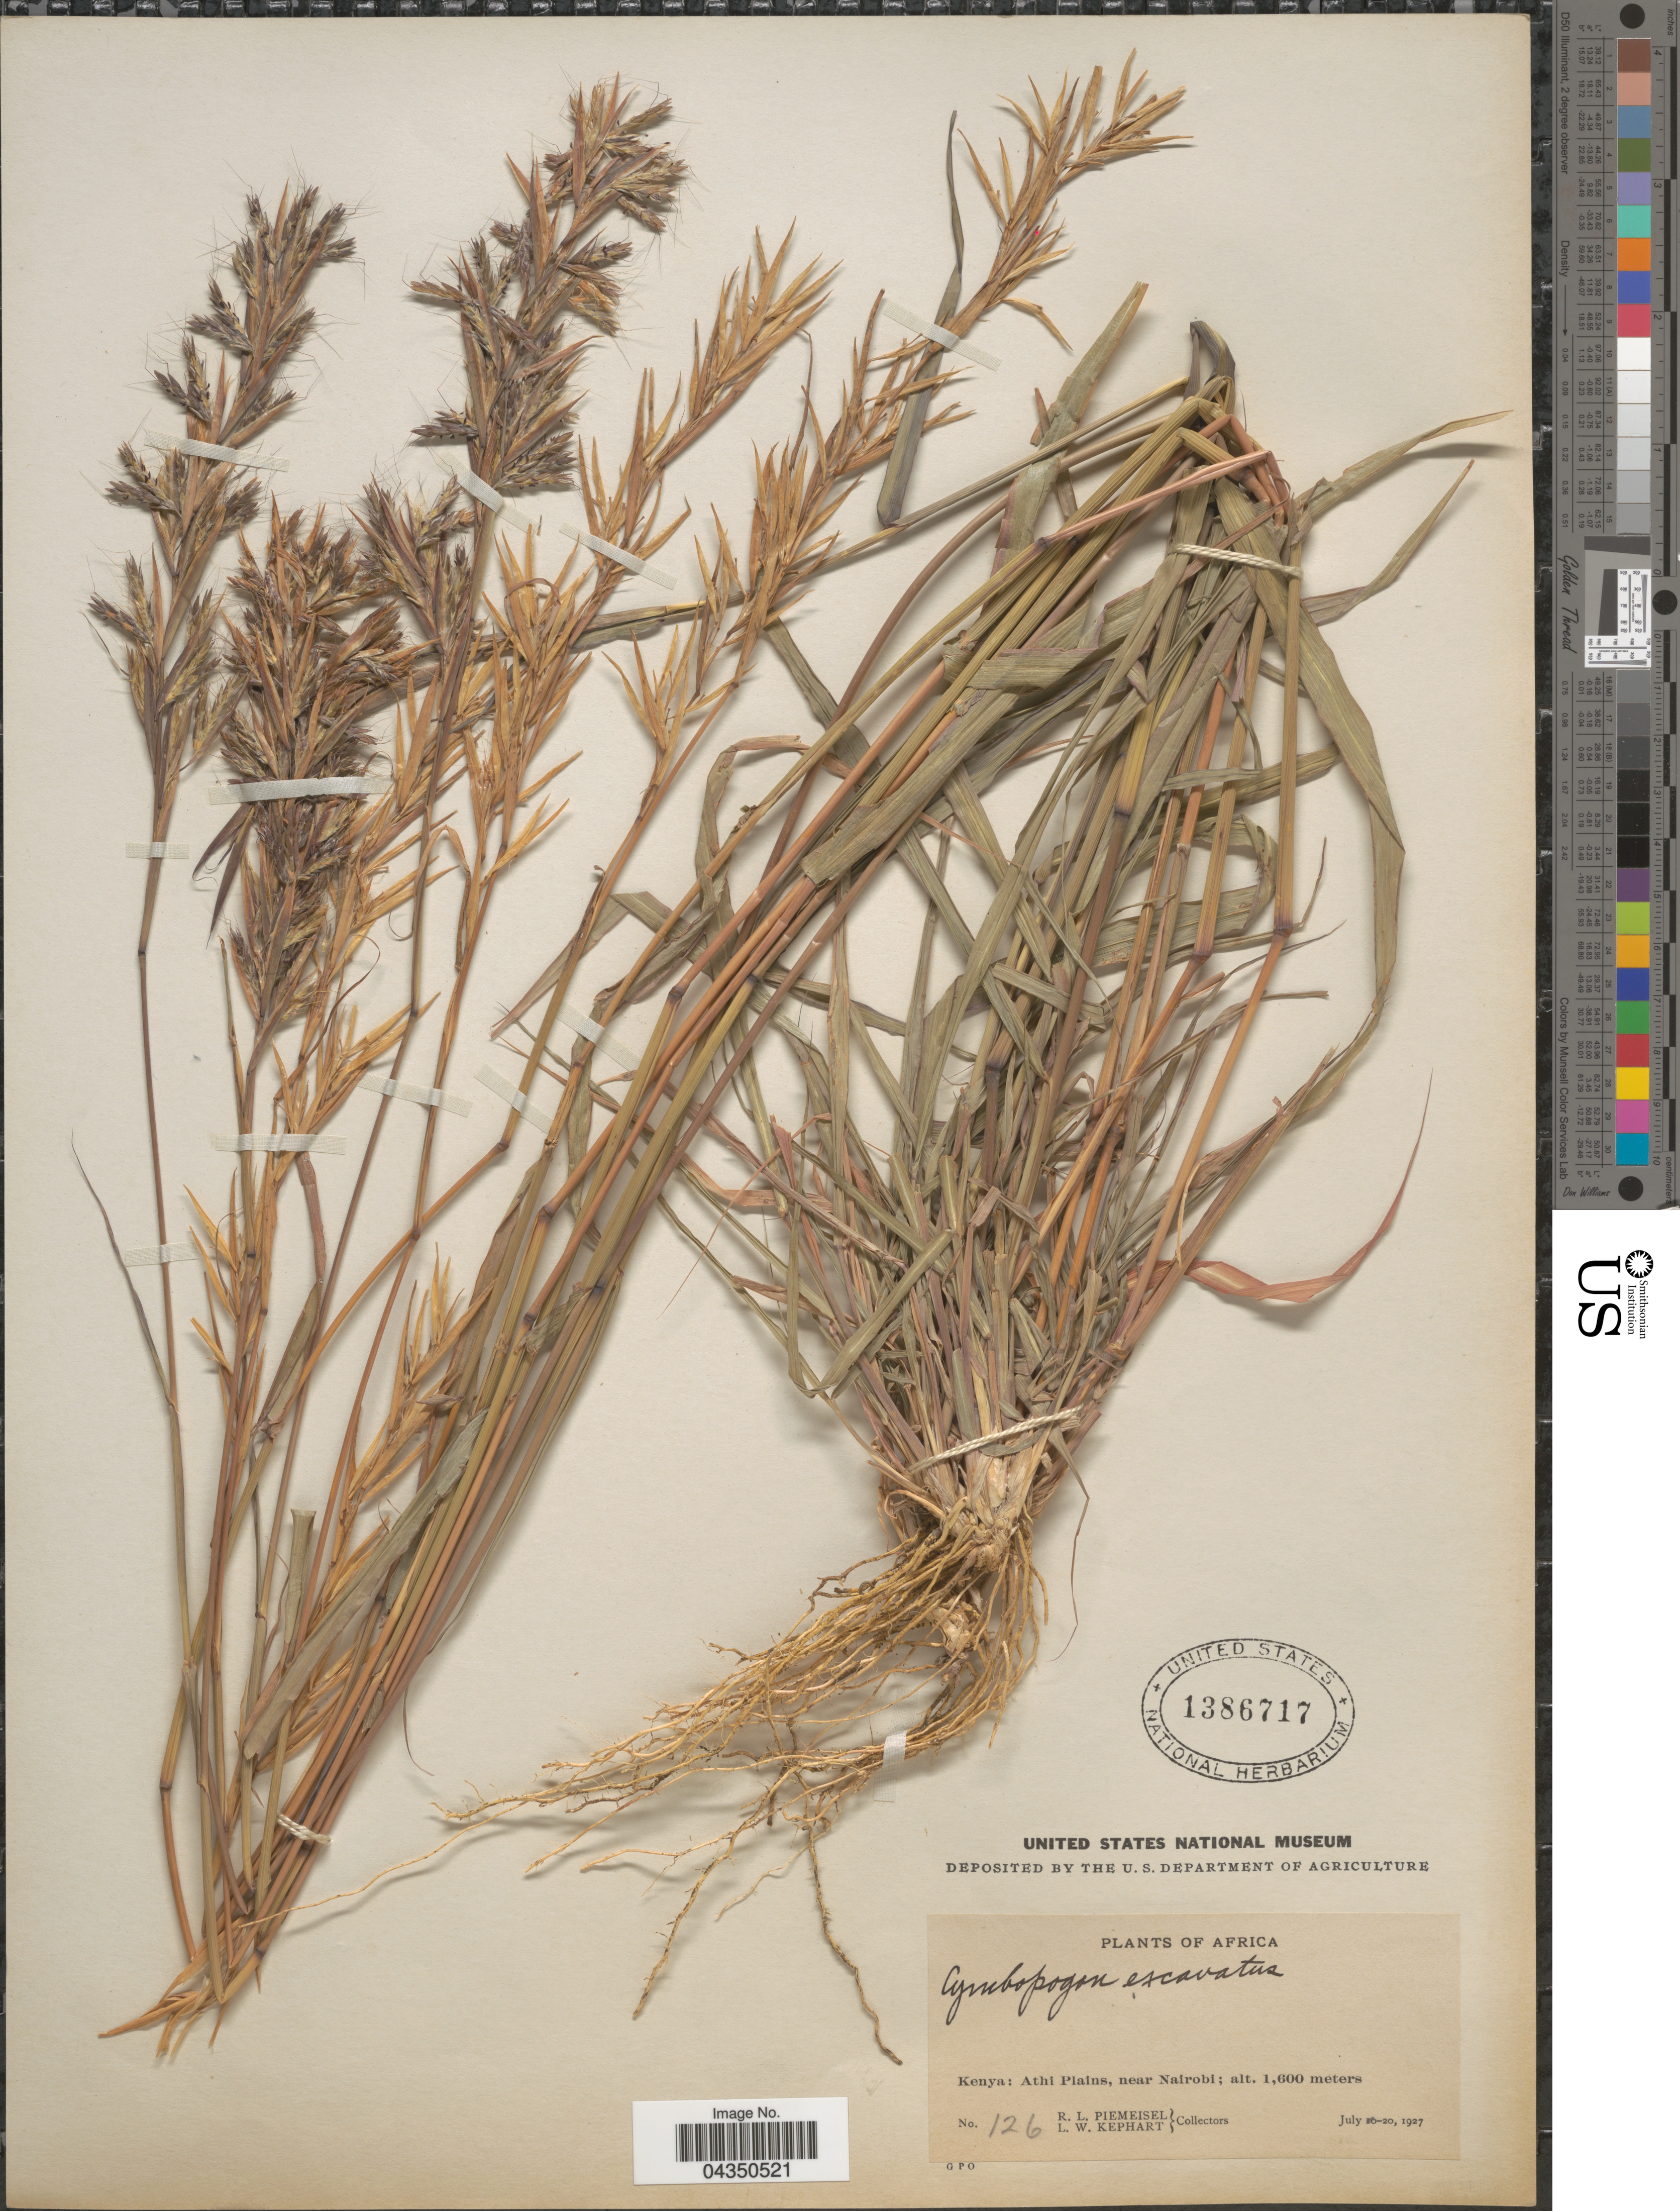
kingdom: Plantae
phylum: Tracheophyta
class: Liliopsida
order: Poales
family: Poaceae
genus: Cymbopogon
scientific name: Cymbopogon caesius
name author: (Nees ex Hook. & Arn.) Stapf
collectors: R. L. Piemeisel & L. W. Kephart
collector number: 126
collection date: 1927-07-20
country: Kenya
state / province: Nairobi Area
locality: Athi Plains, near Nairobi.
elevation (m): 1600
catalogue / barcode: US 1386717